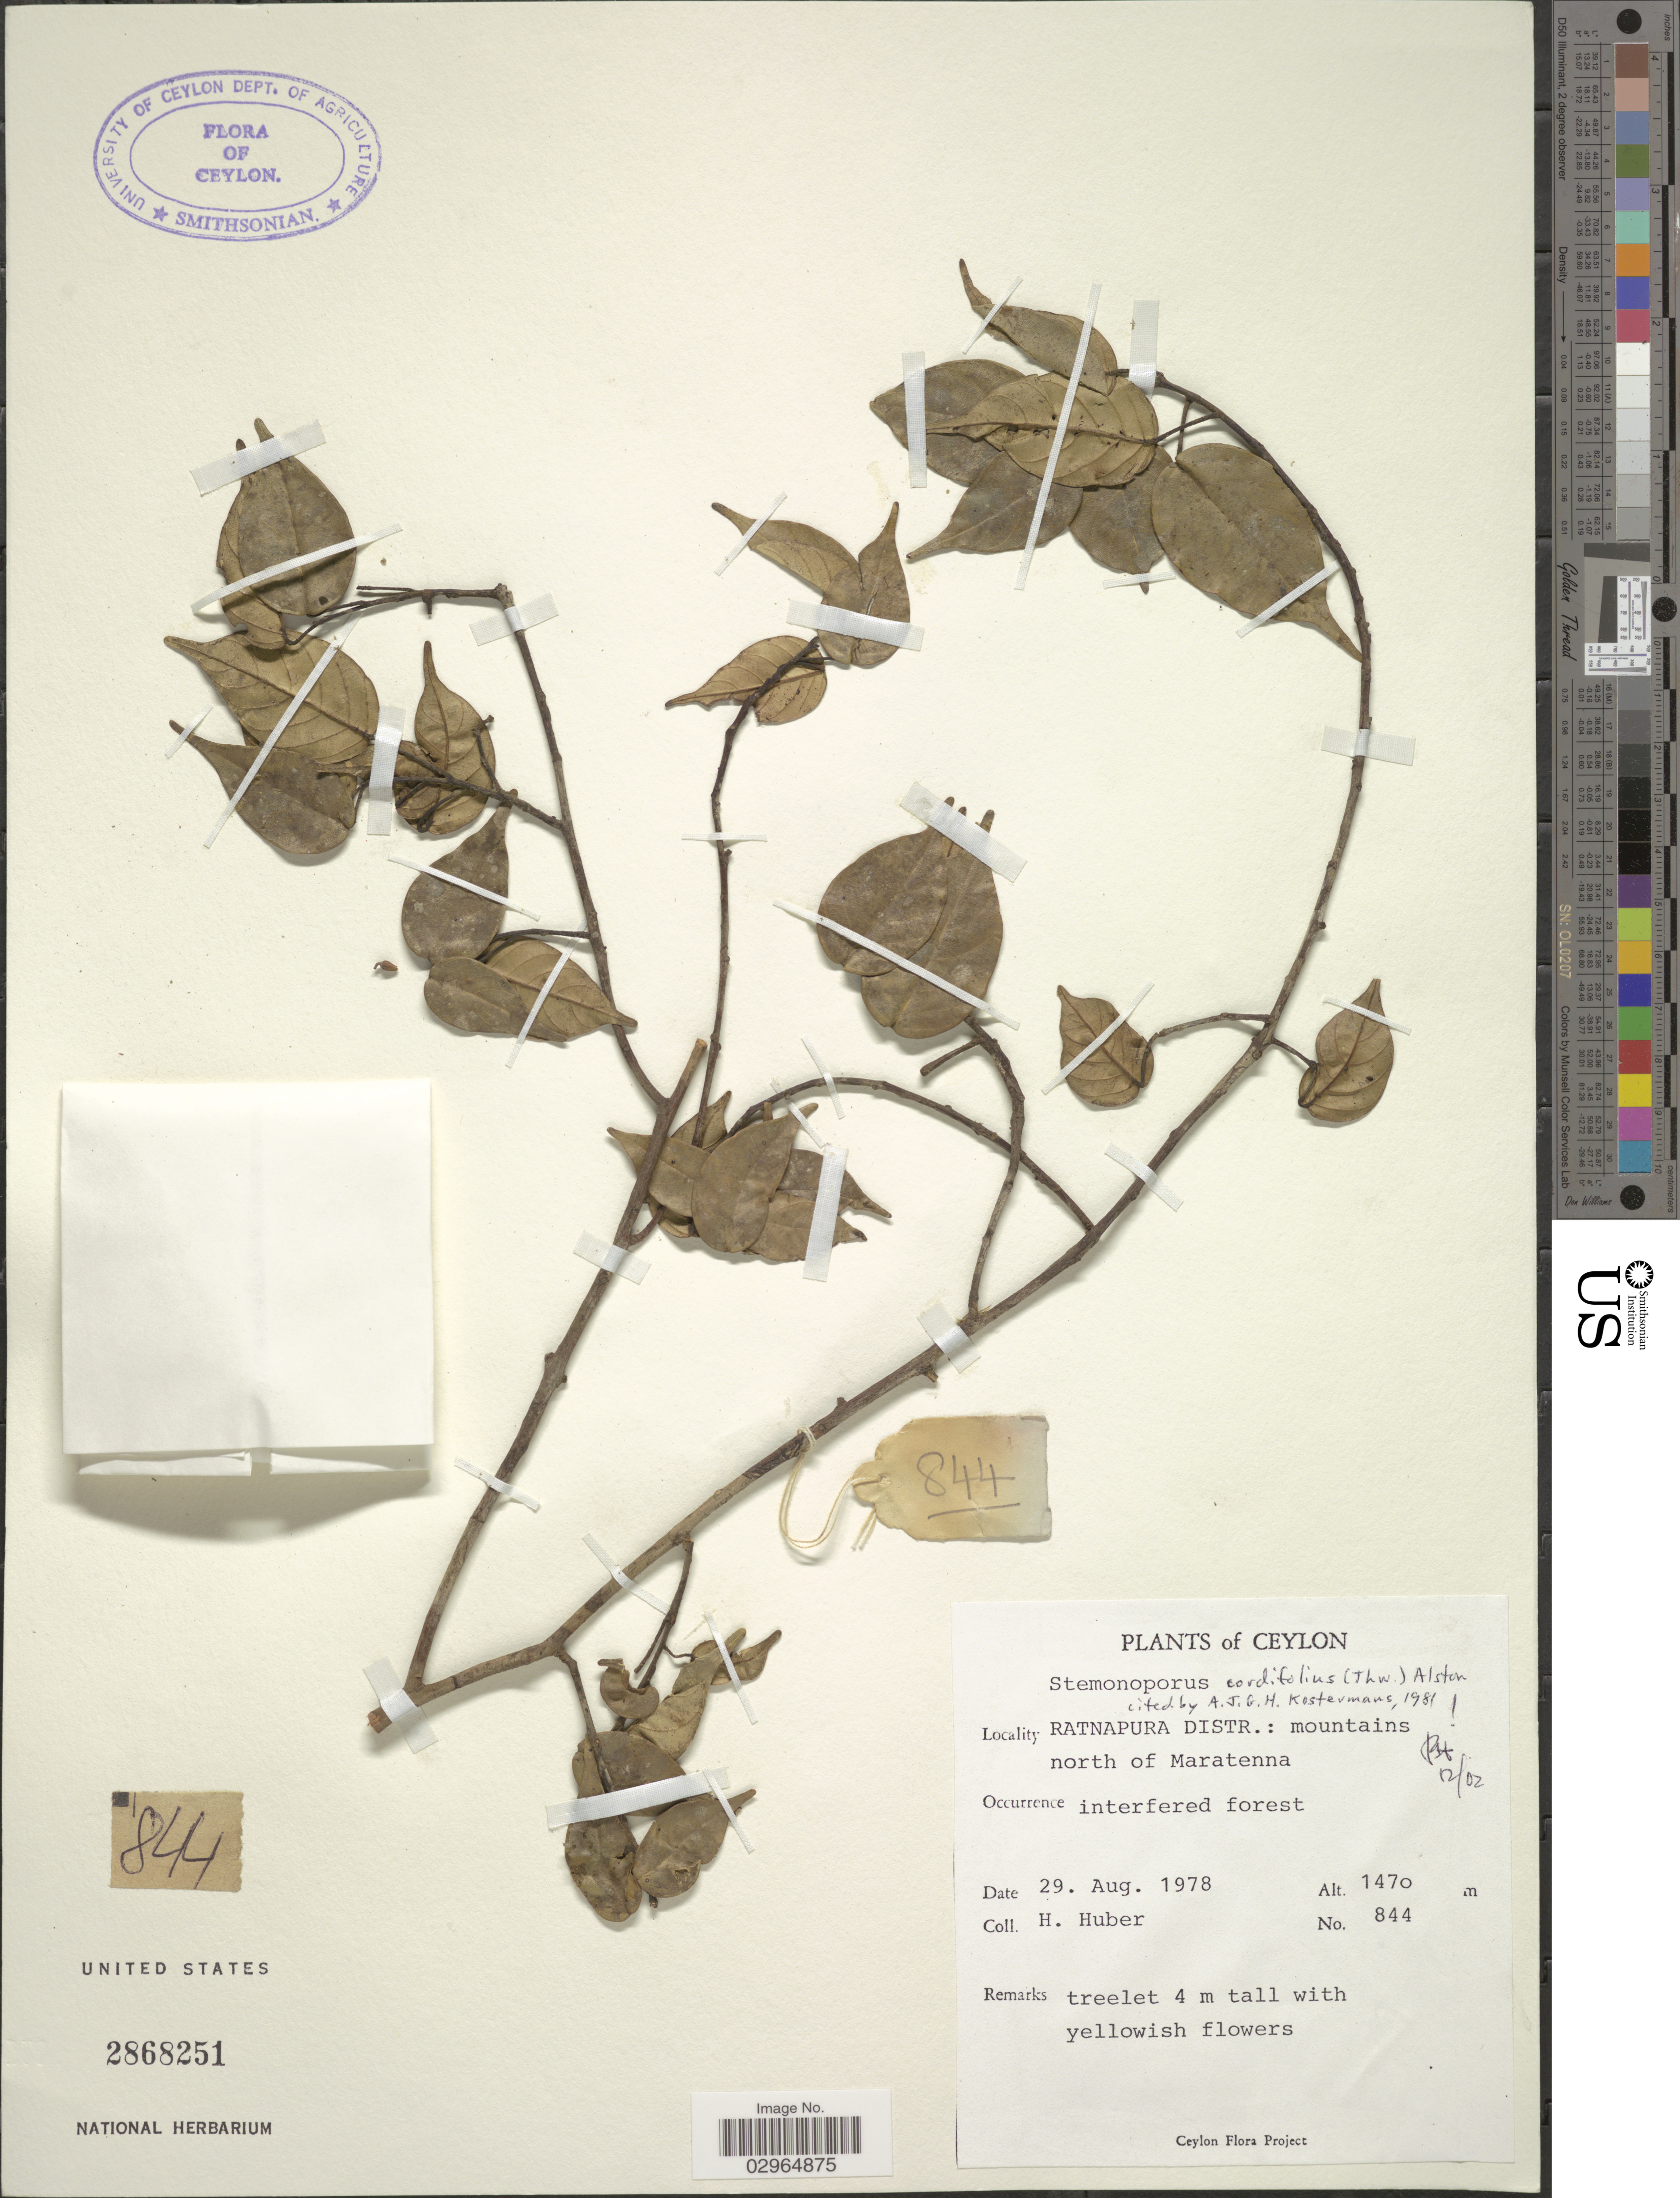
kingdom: Plantae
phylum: Tracheophyta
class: Magnoliopsida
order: Malvales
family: Dipterocarpaceae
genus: Stemonoporus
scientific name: Stemonoporus cordifolius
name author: (Thwaites) Alston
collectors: H. Huber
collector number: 844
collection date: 1978-08-29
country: Sri Lanka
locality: Ceylon. Ratnapura Distr.: mountains north of Maratenna.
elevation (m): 1470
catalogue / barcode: US 2868251